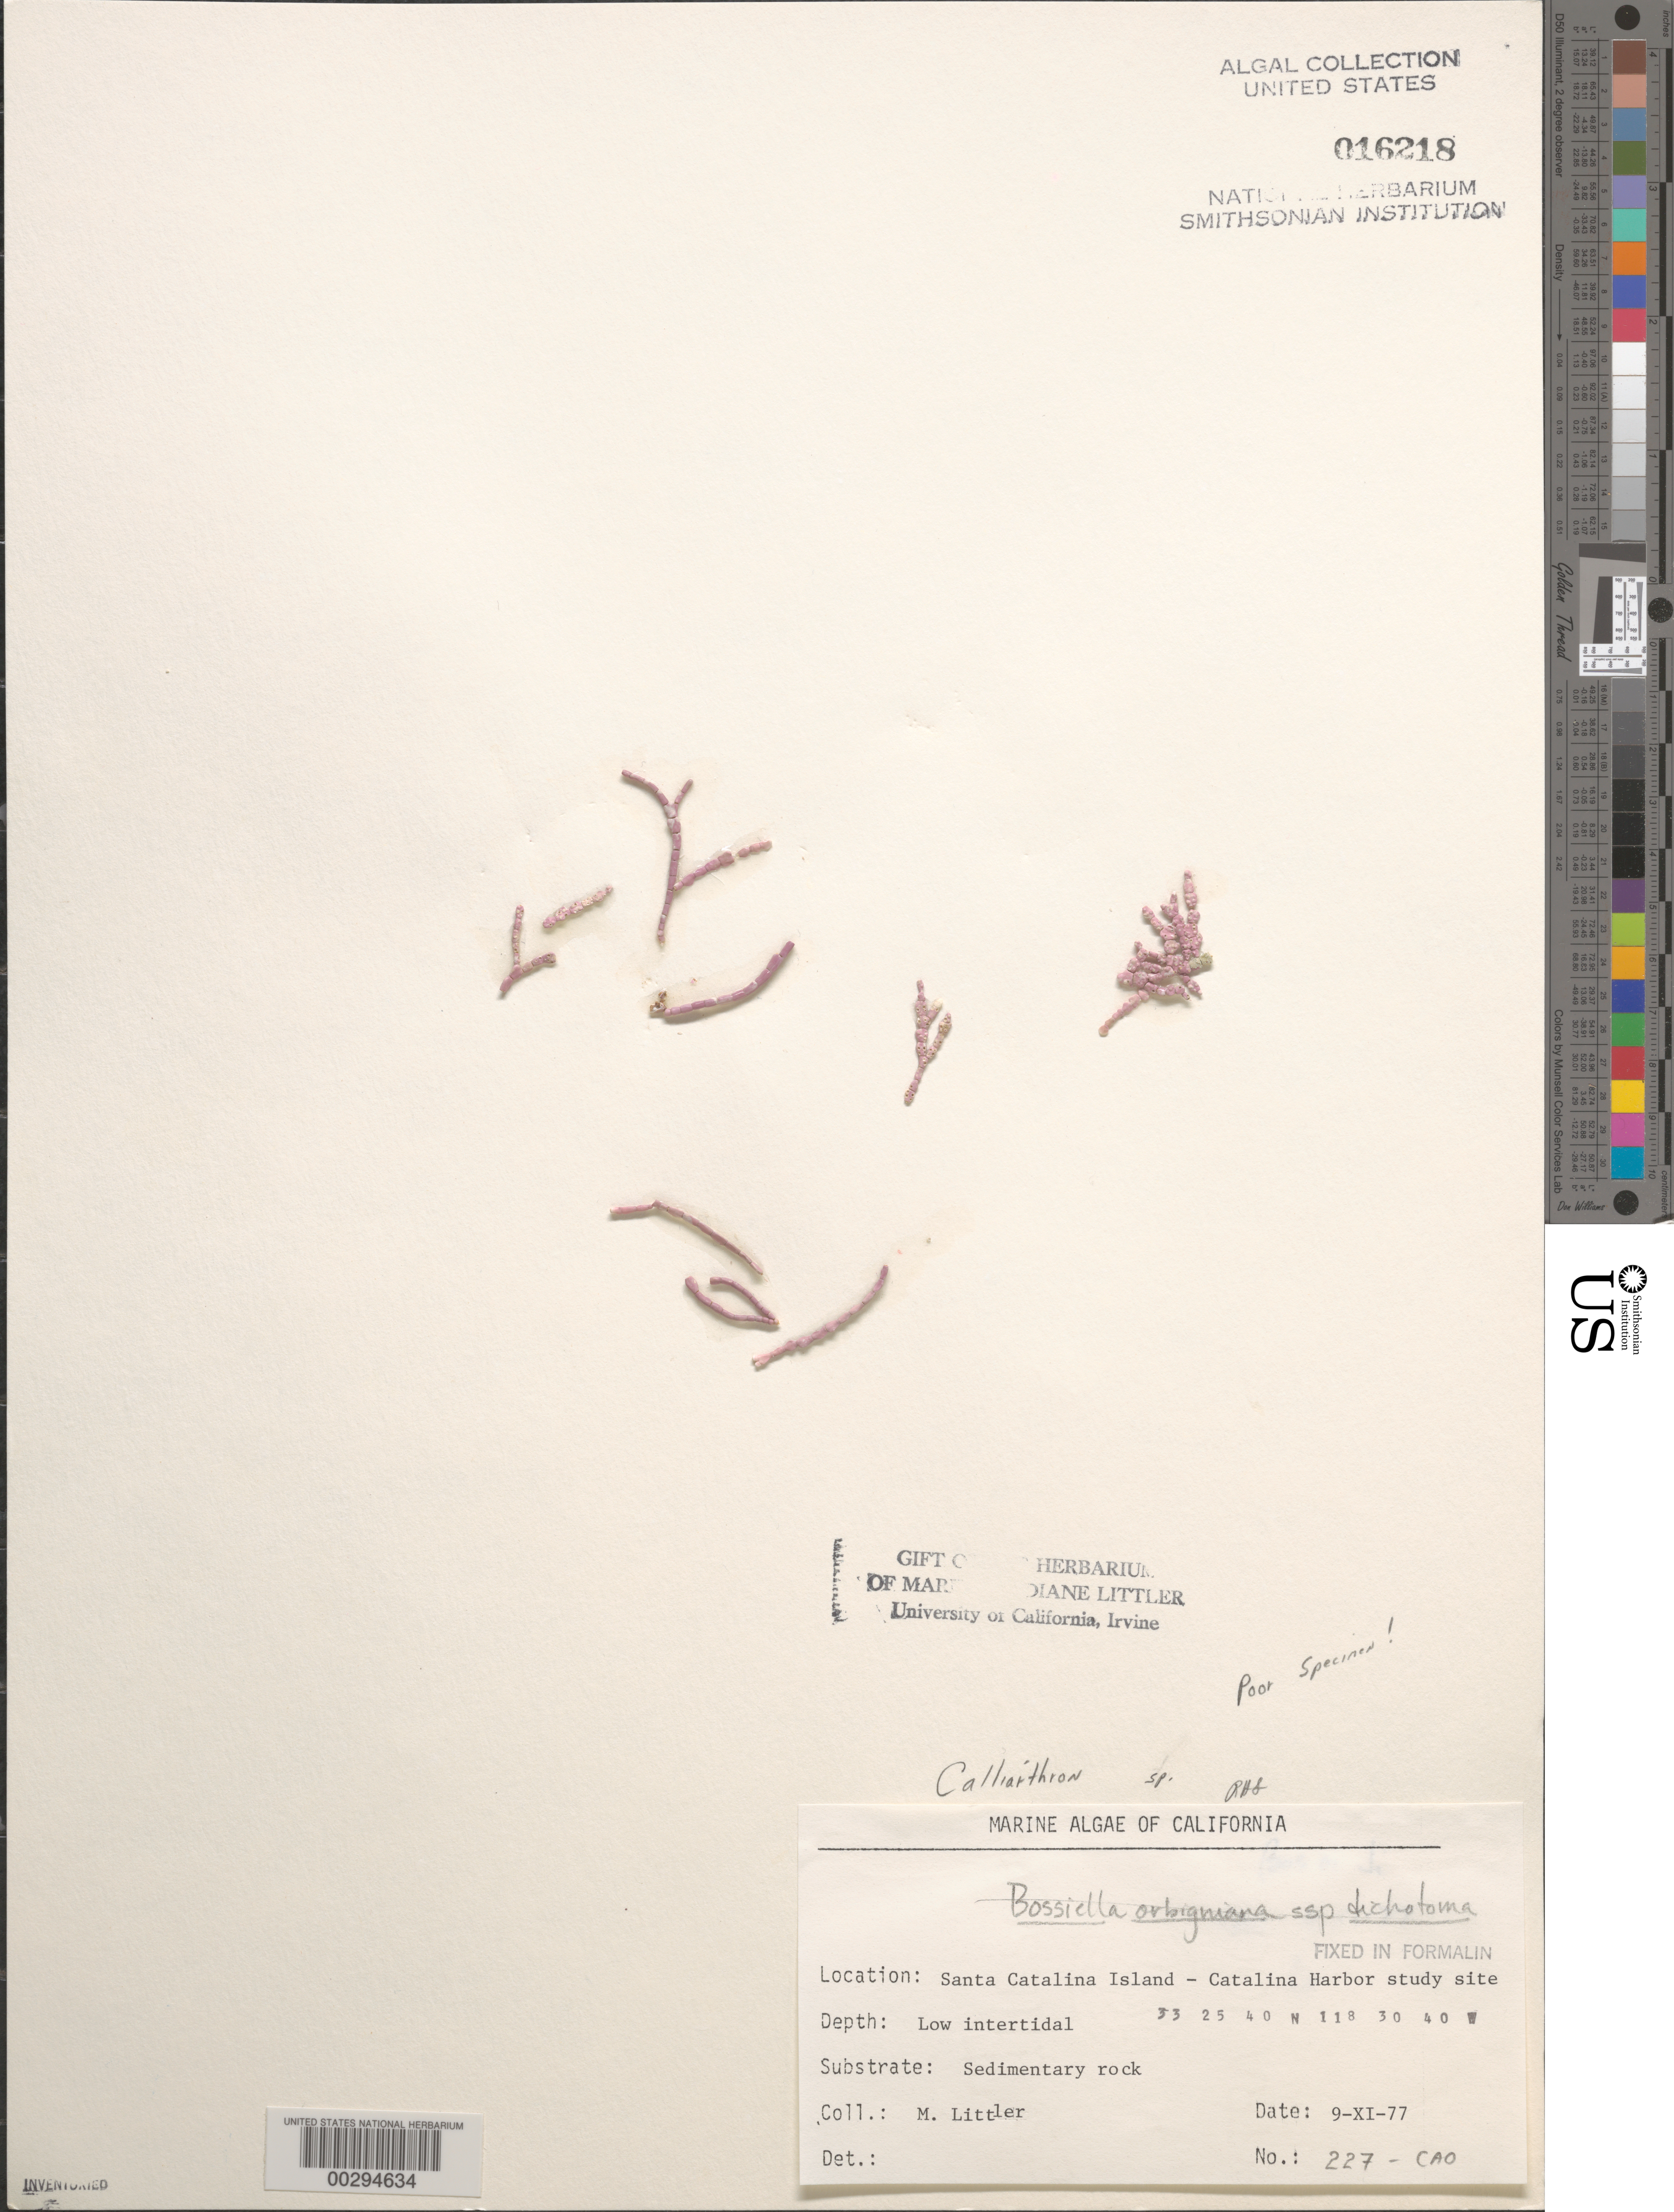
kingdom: Plantae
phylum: Rhodophyta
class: Florideophyceae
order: Corallinales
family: Corallinaceae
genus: Calliarthron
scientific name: Calliarthron sp.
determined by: Sims, Robert H.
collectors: M. M. Littler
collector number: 227-cao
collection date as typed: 09 Nov 1977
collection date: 1977-11-09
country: United States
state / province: California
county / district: Los Angeles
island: Santa Catalina Island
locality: Catalina Harbor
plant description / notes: BLM-SOCALBIGHT Rocky Intertidal Survey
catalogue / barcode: US 16218